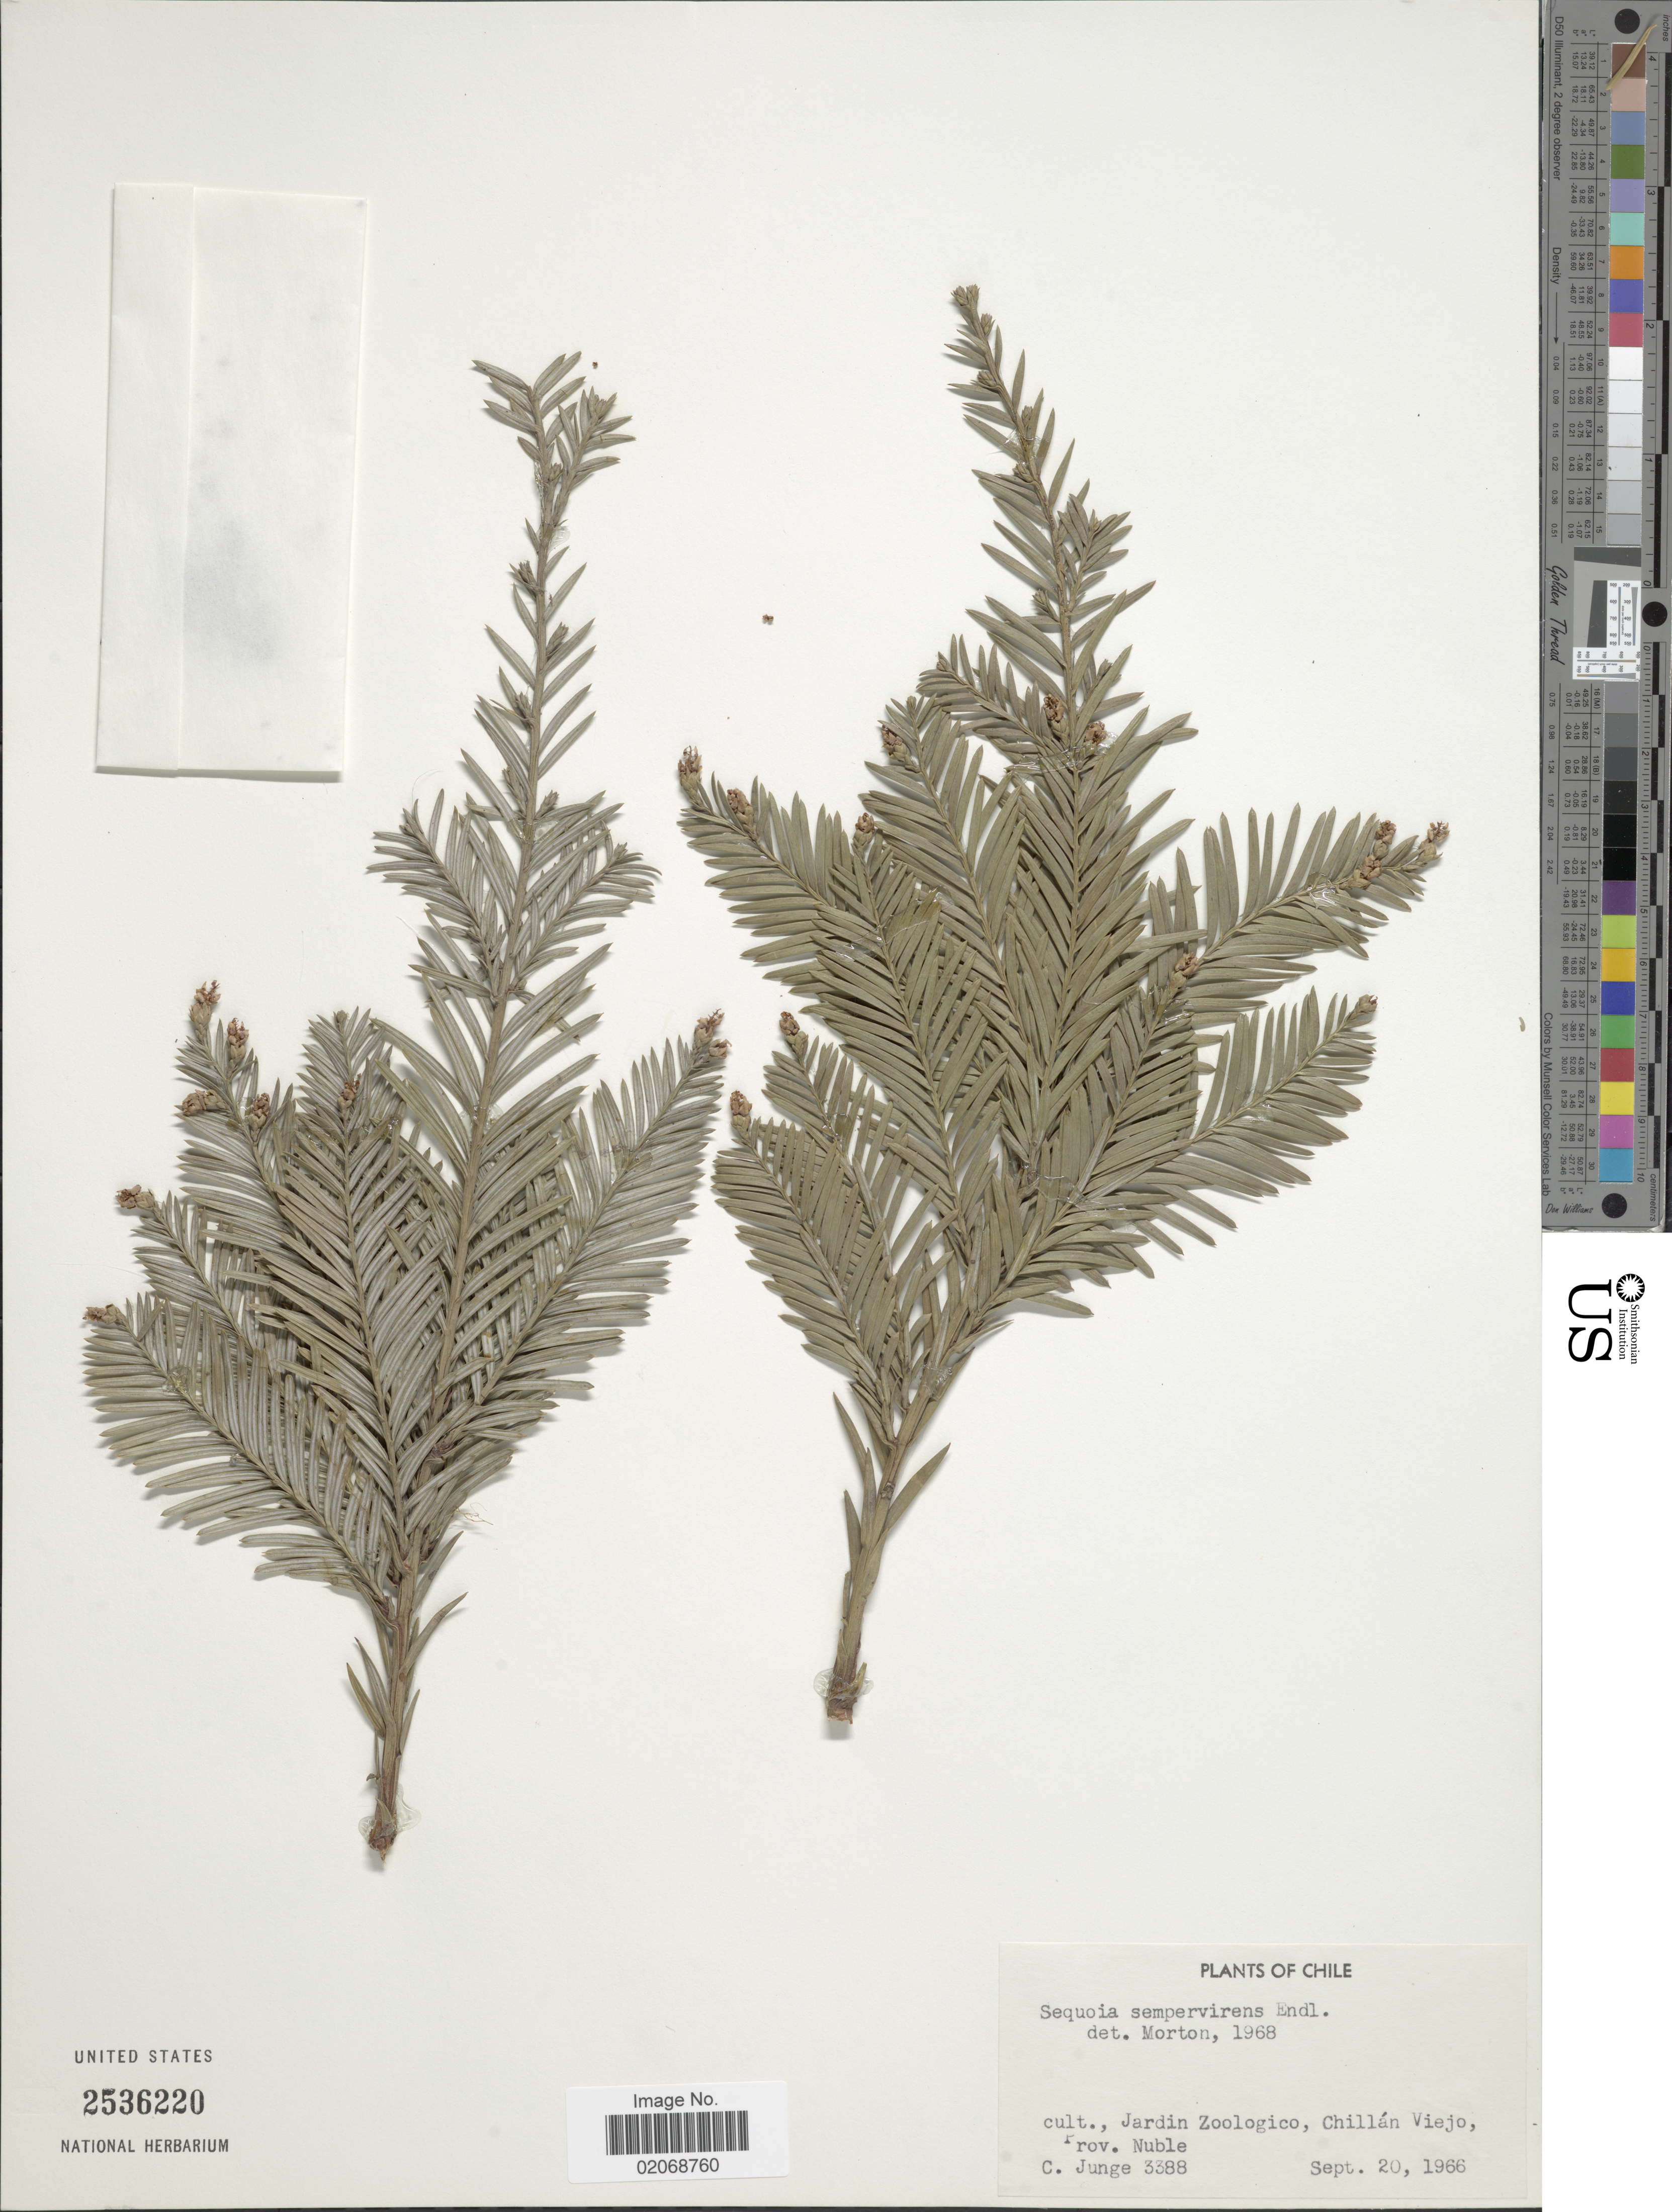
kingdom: Plantae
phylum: Tracheophyta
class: Pinopsida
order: Pinales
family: Cupressaceae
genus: Sequoia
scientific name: Sequoia sempervirens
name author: (D. Don) Endl.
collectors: C. Junge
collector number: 3388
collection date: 1966-09-20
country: Chile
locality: Cult., Jardin Zoologico, Chillan Viejo, Prov. Nuble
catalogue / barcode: US 2536220